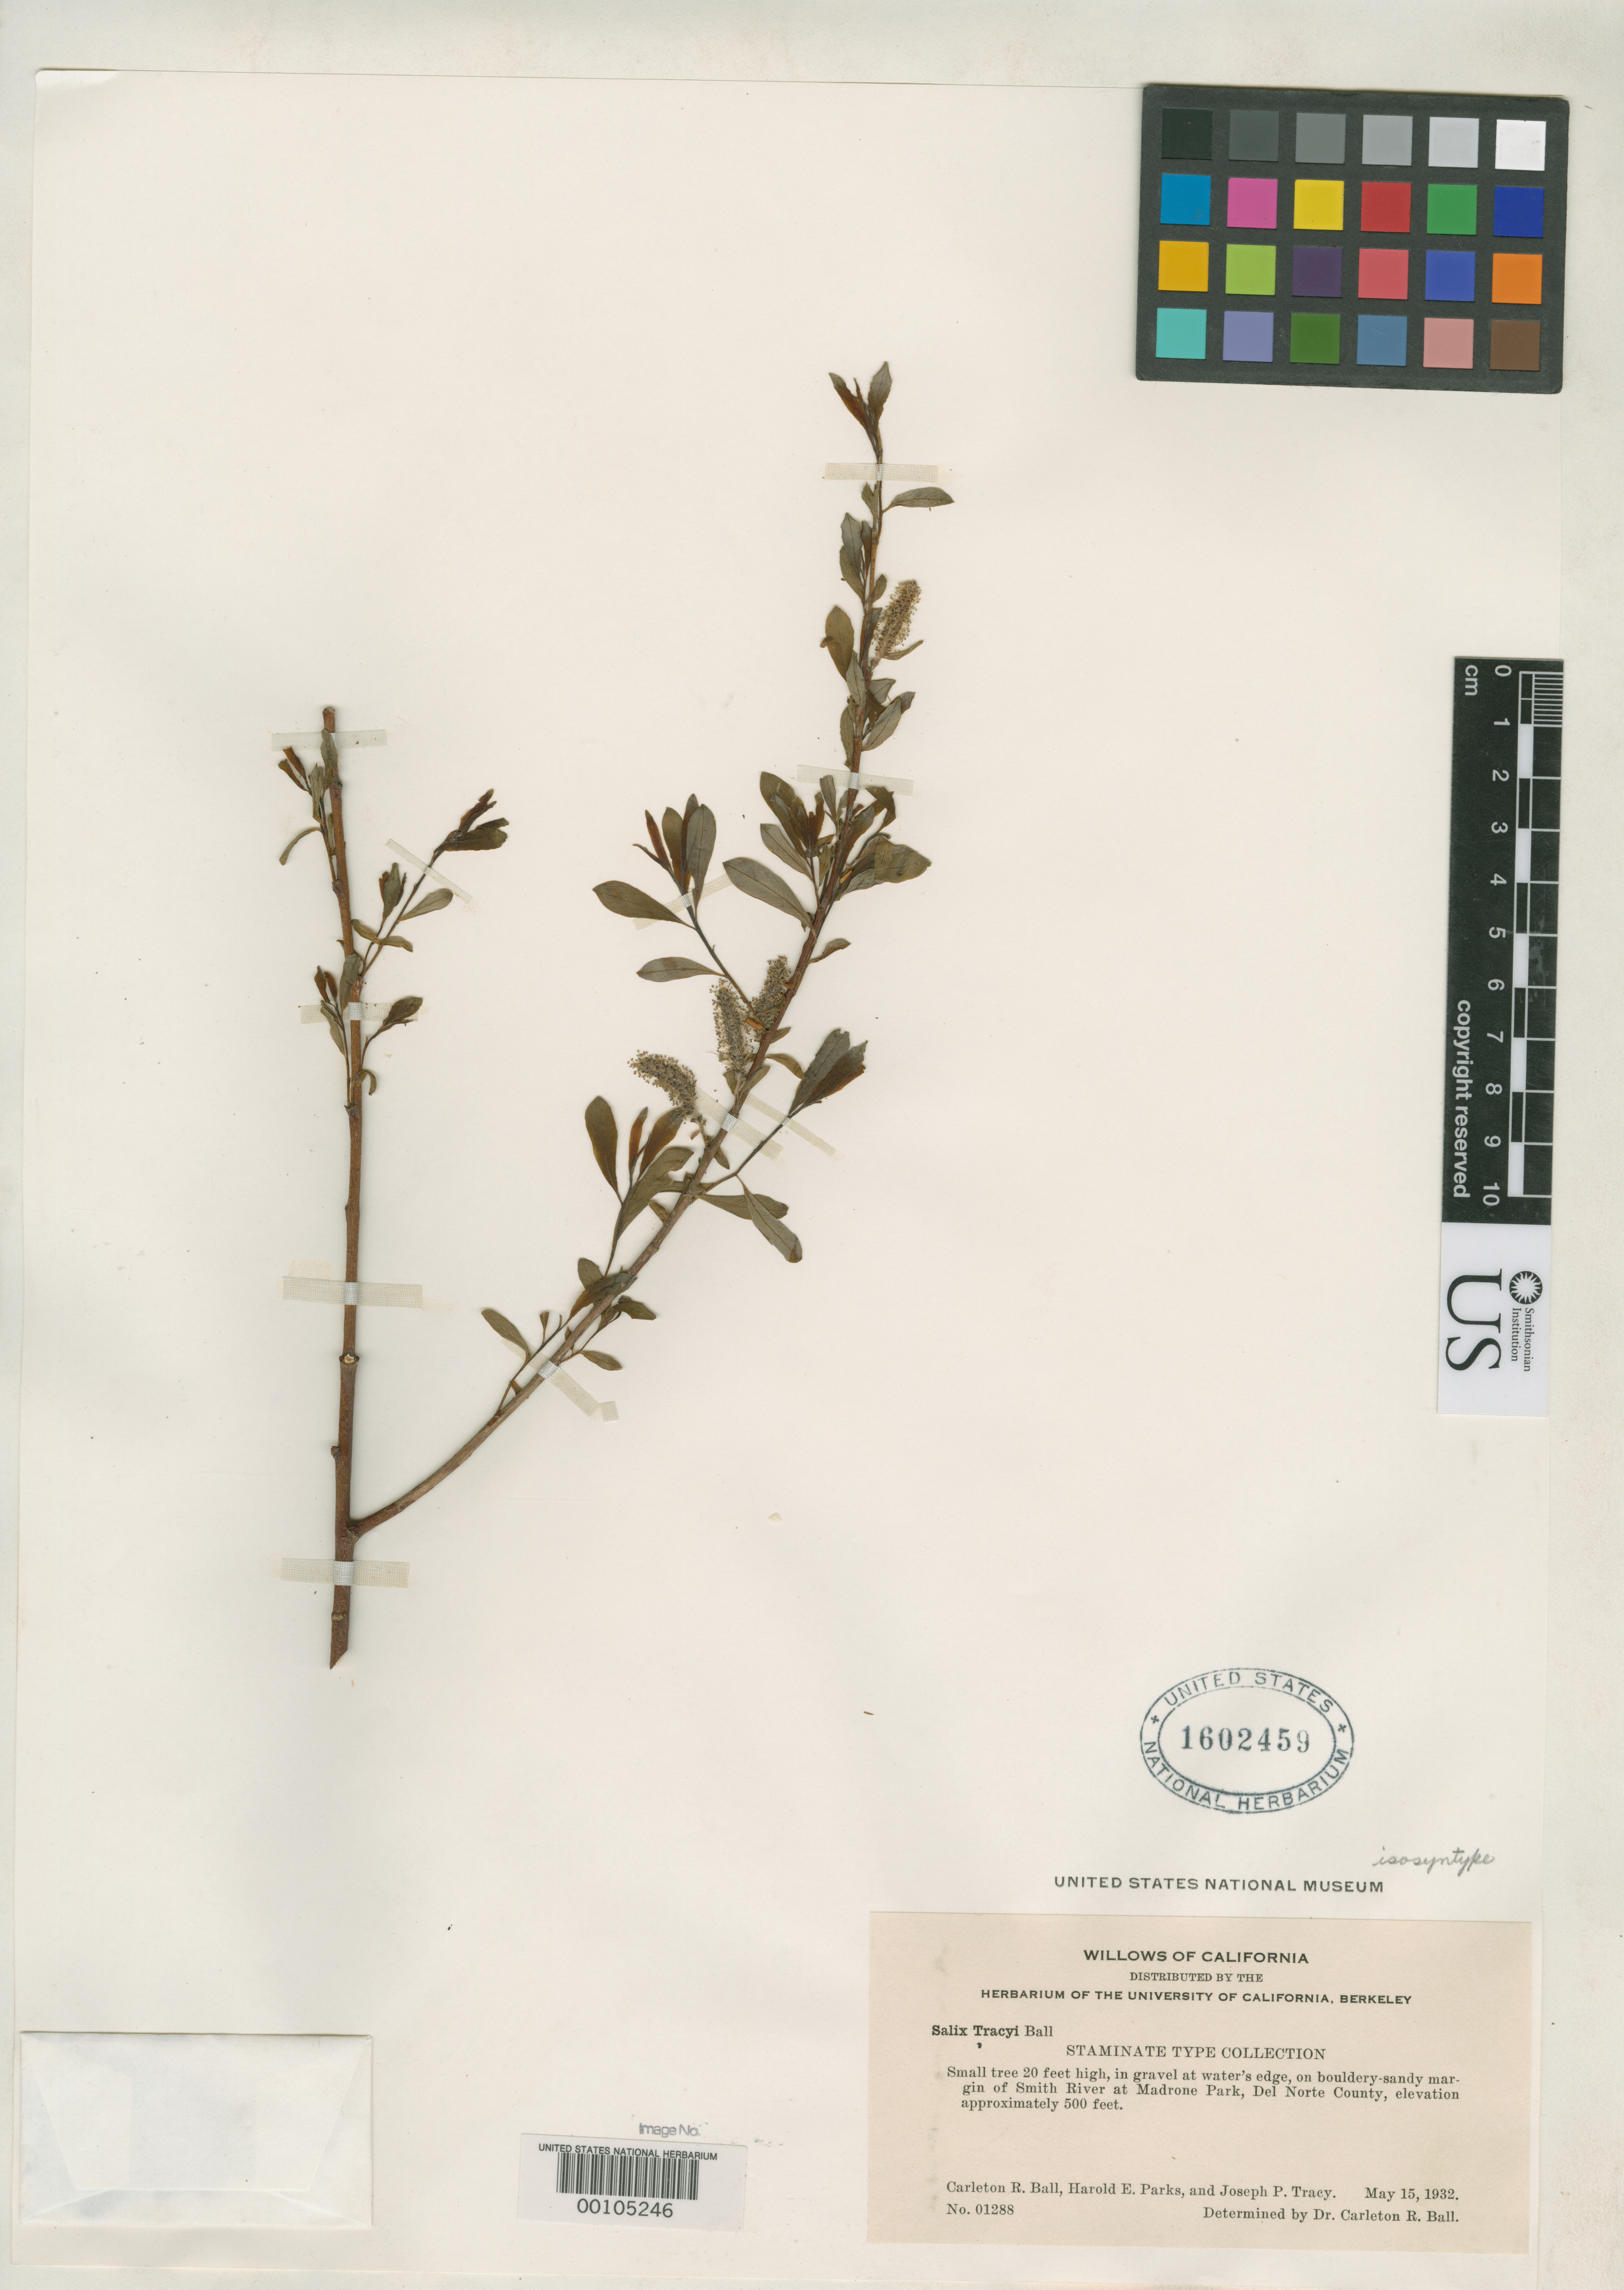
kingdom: Plantae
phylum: Tracheophyta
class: Magnoliopsida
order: Malpighiales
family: Salicaceae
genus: Salix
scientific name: Salix tracyi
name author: C.R. Ball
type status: Isosyntype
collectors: C. R. Ball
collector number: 01288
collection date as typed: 15 May 1932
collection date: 1932-05-15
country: United States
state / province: California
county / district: Del Norte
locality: Madrono Park, above Gasquet; alt. 500 ft.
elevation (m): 152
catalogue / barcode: US 1602459